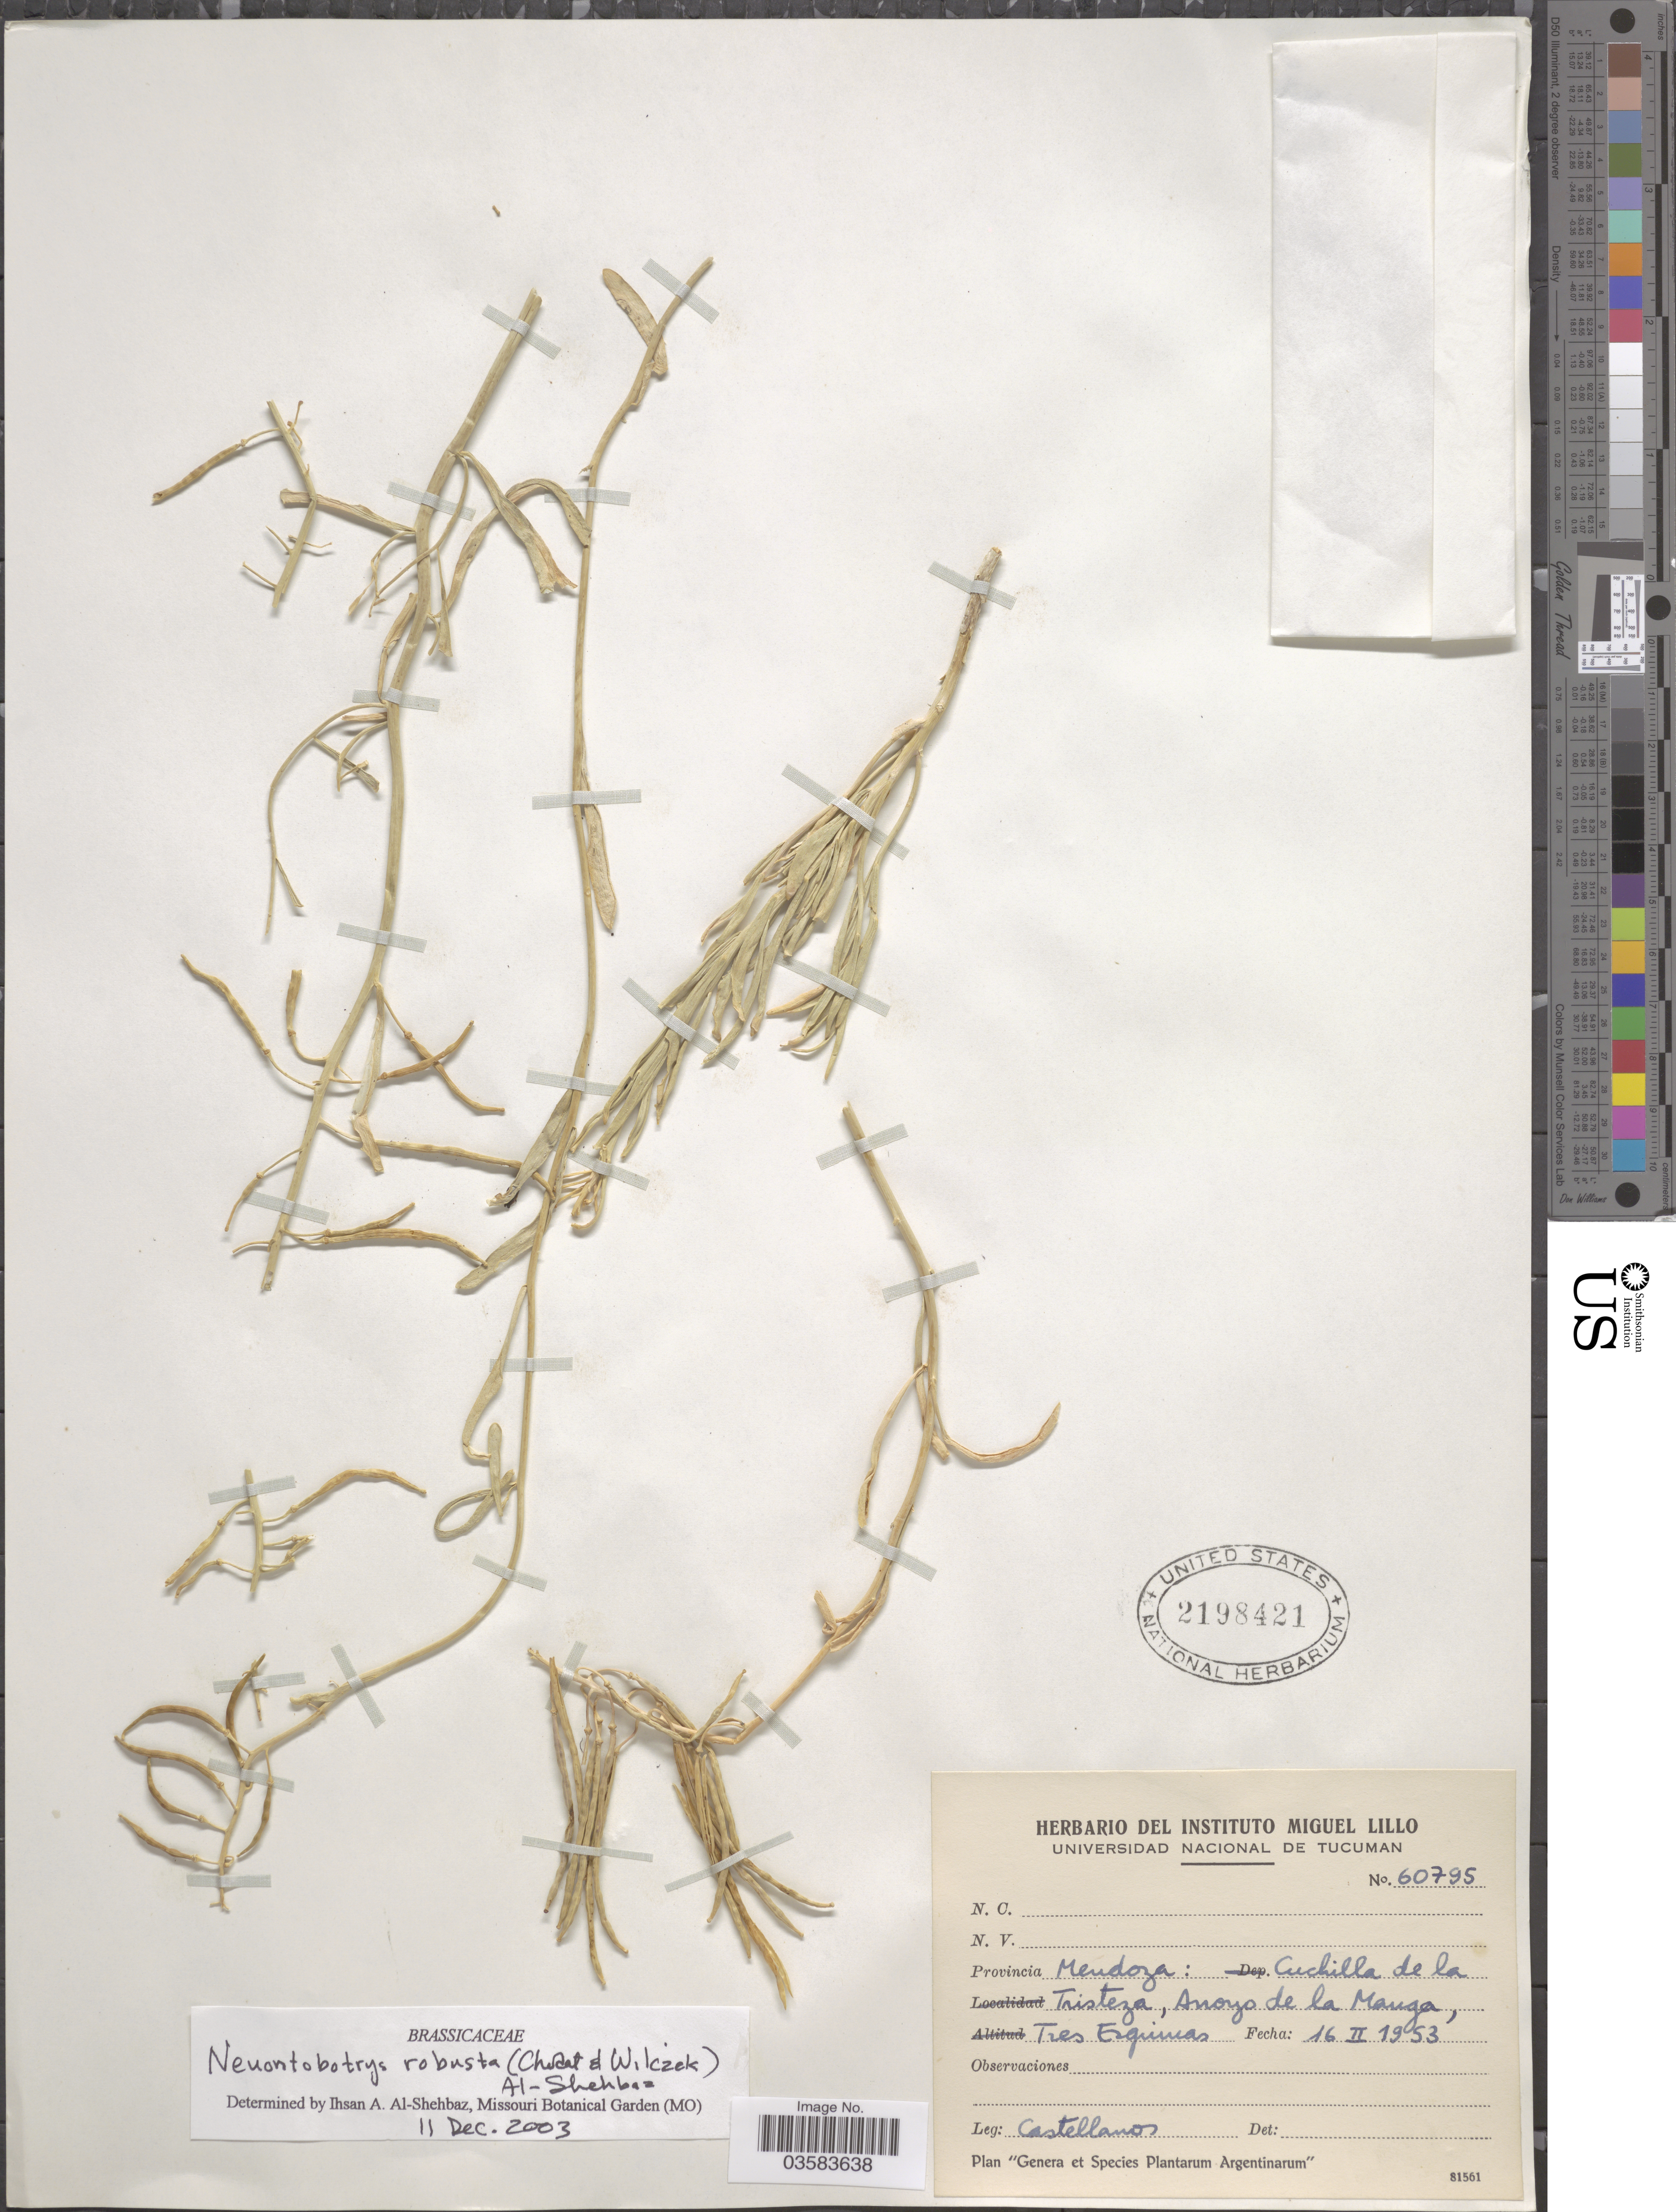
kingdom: Plantae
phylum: Tracheophyta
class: Magnoliopsida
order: Brassicales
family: Brassicaceae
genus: Neuontobotrys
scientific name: Neuontobotrys robusta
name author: (Chodat & Wilczek) Al-Shehbaz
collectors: -- Castellanos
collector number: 60795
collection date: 1953-02-16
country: Argentina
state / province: Mendoza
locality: Cuchilla de la Tristeza, Arroyo de la Manga. Tres Esquinas.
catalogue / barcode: US 2198421